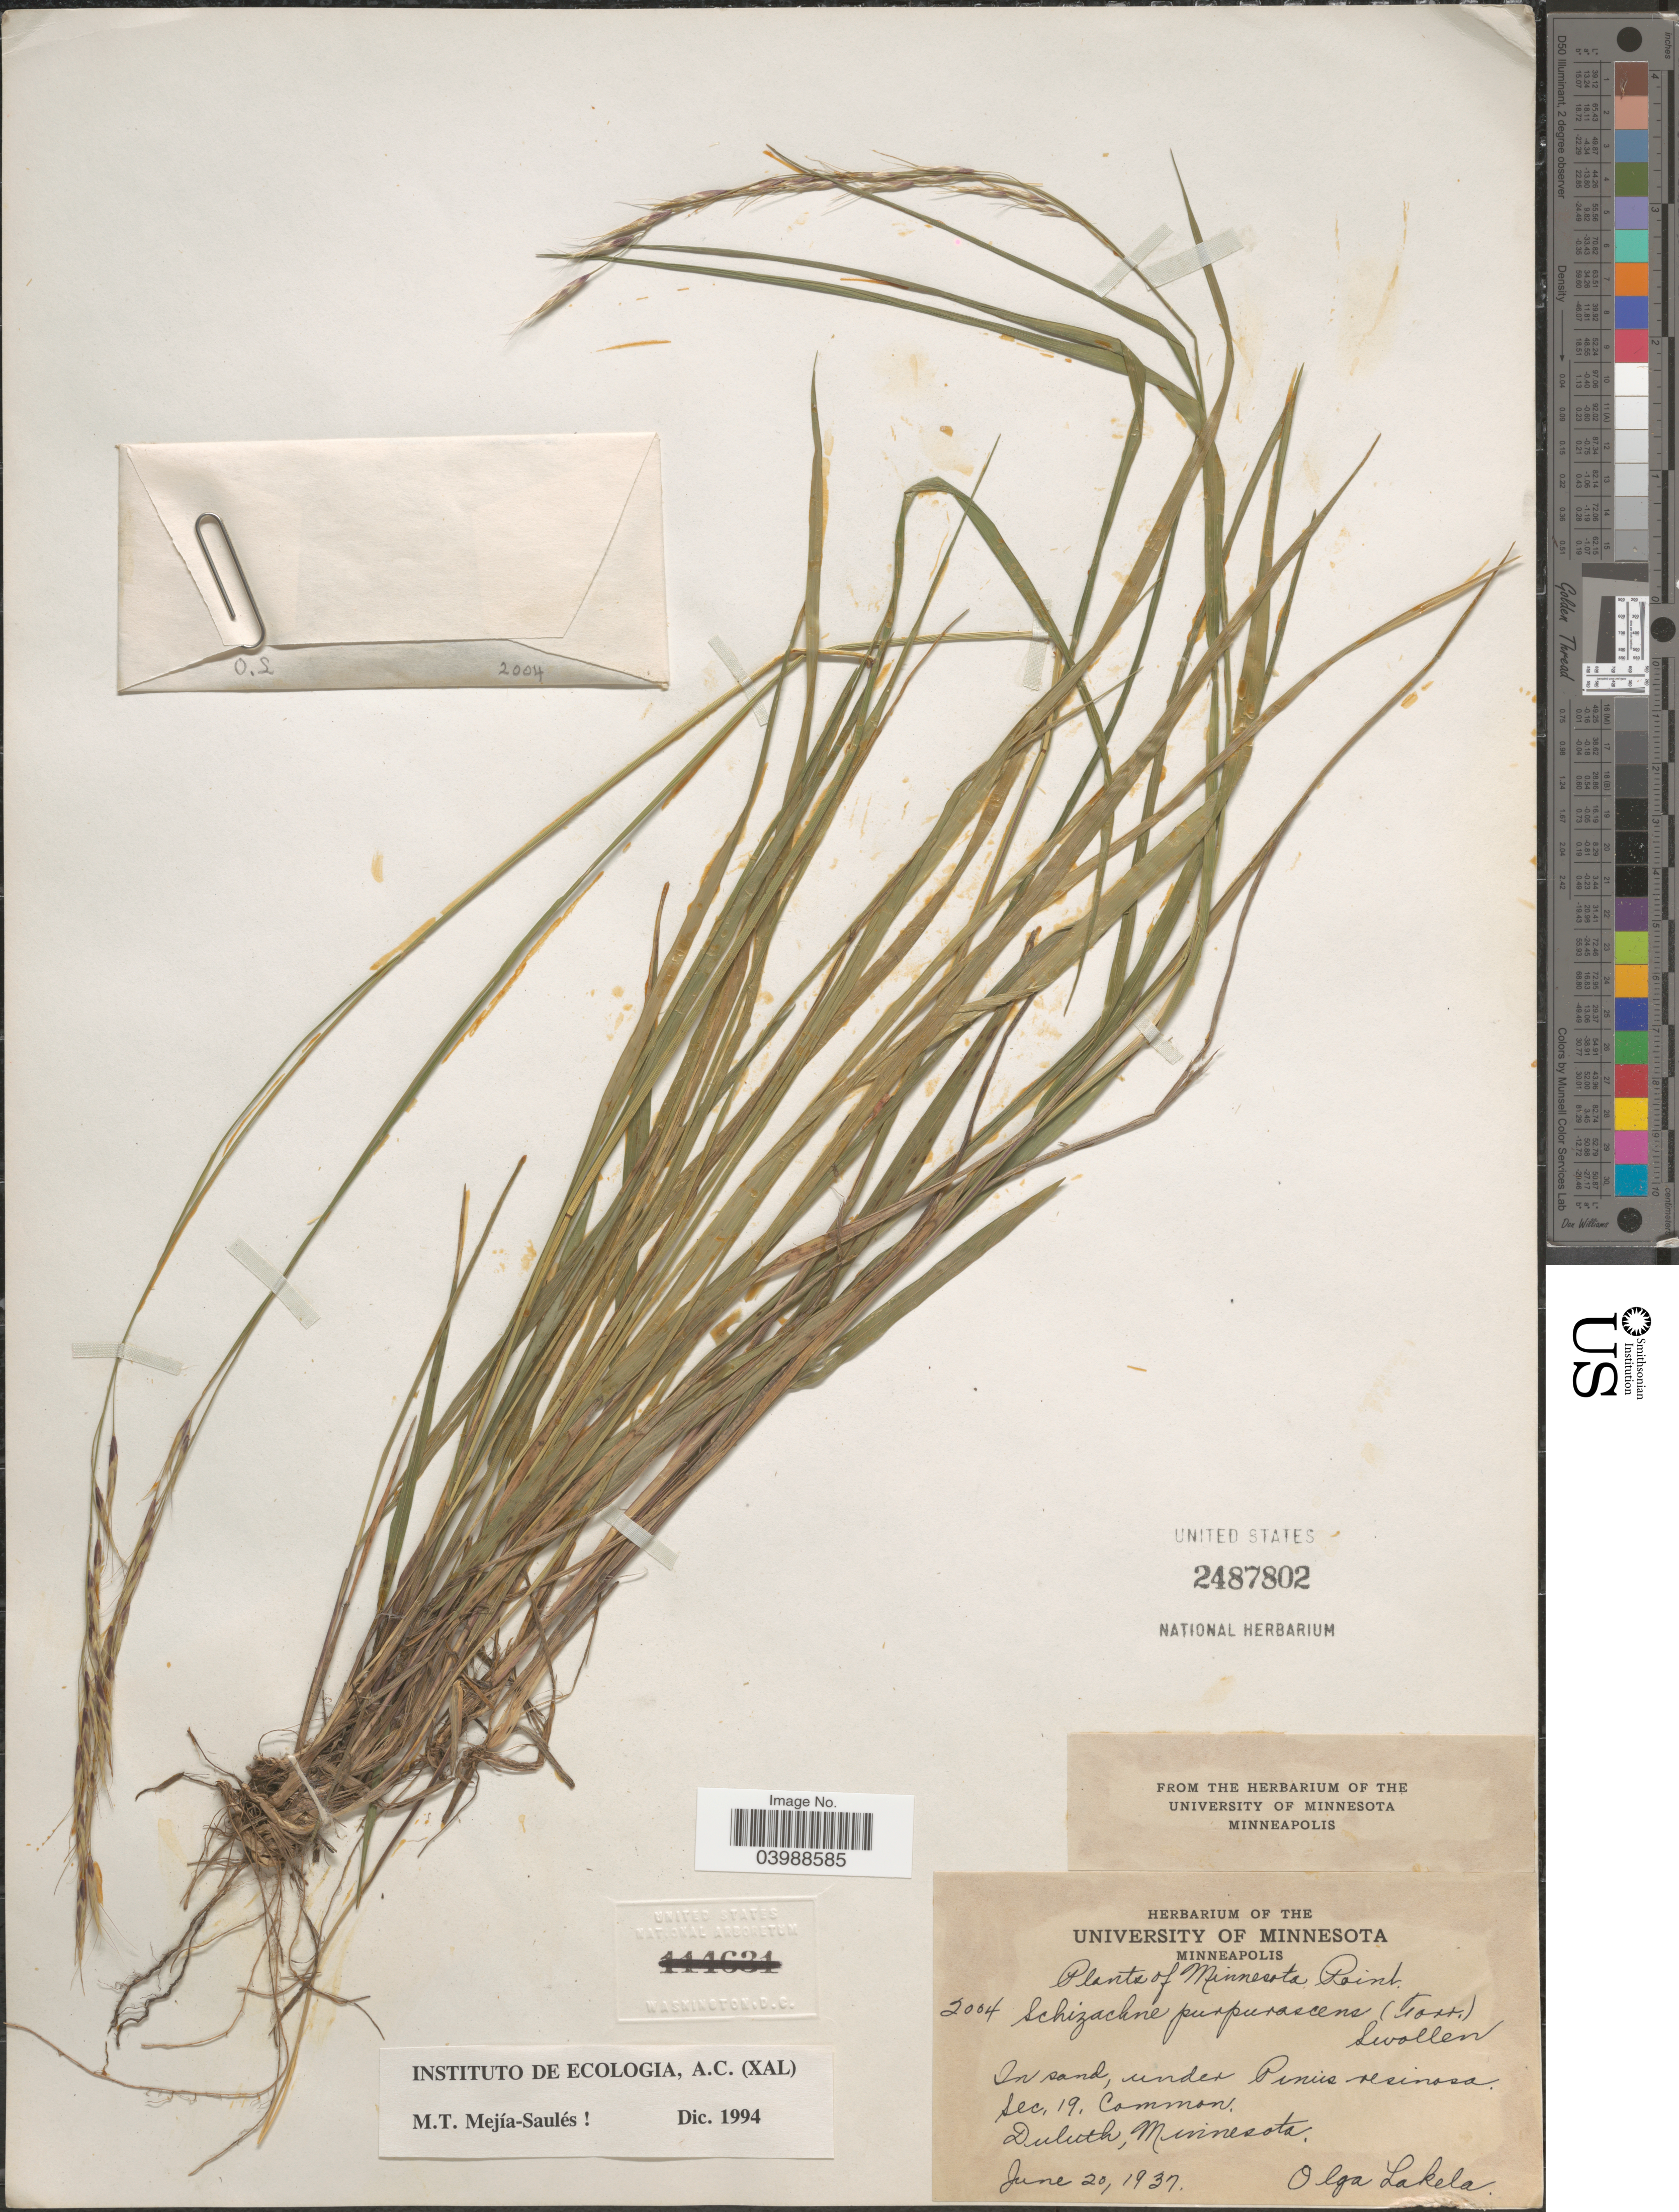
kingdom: Plantae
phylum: Tracheophyta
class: Liliopsida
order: Poales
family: Poaceae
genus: Schizachne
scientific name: Schizachne purpurascens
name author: (Torr.) Swallen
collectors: O. K. Lakela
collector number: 2004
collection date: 1937-06-20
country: United States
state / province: Minnesota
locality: Minnesota Point. Sec. 19. Duluth.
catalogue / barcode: US 2487802